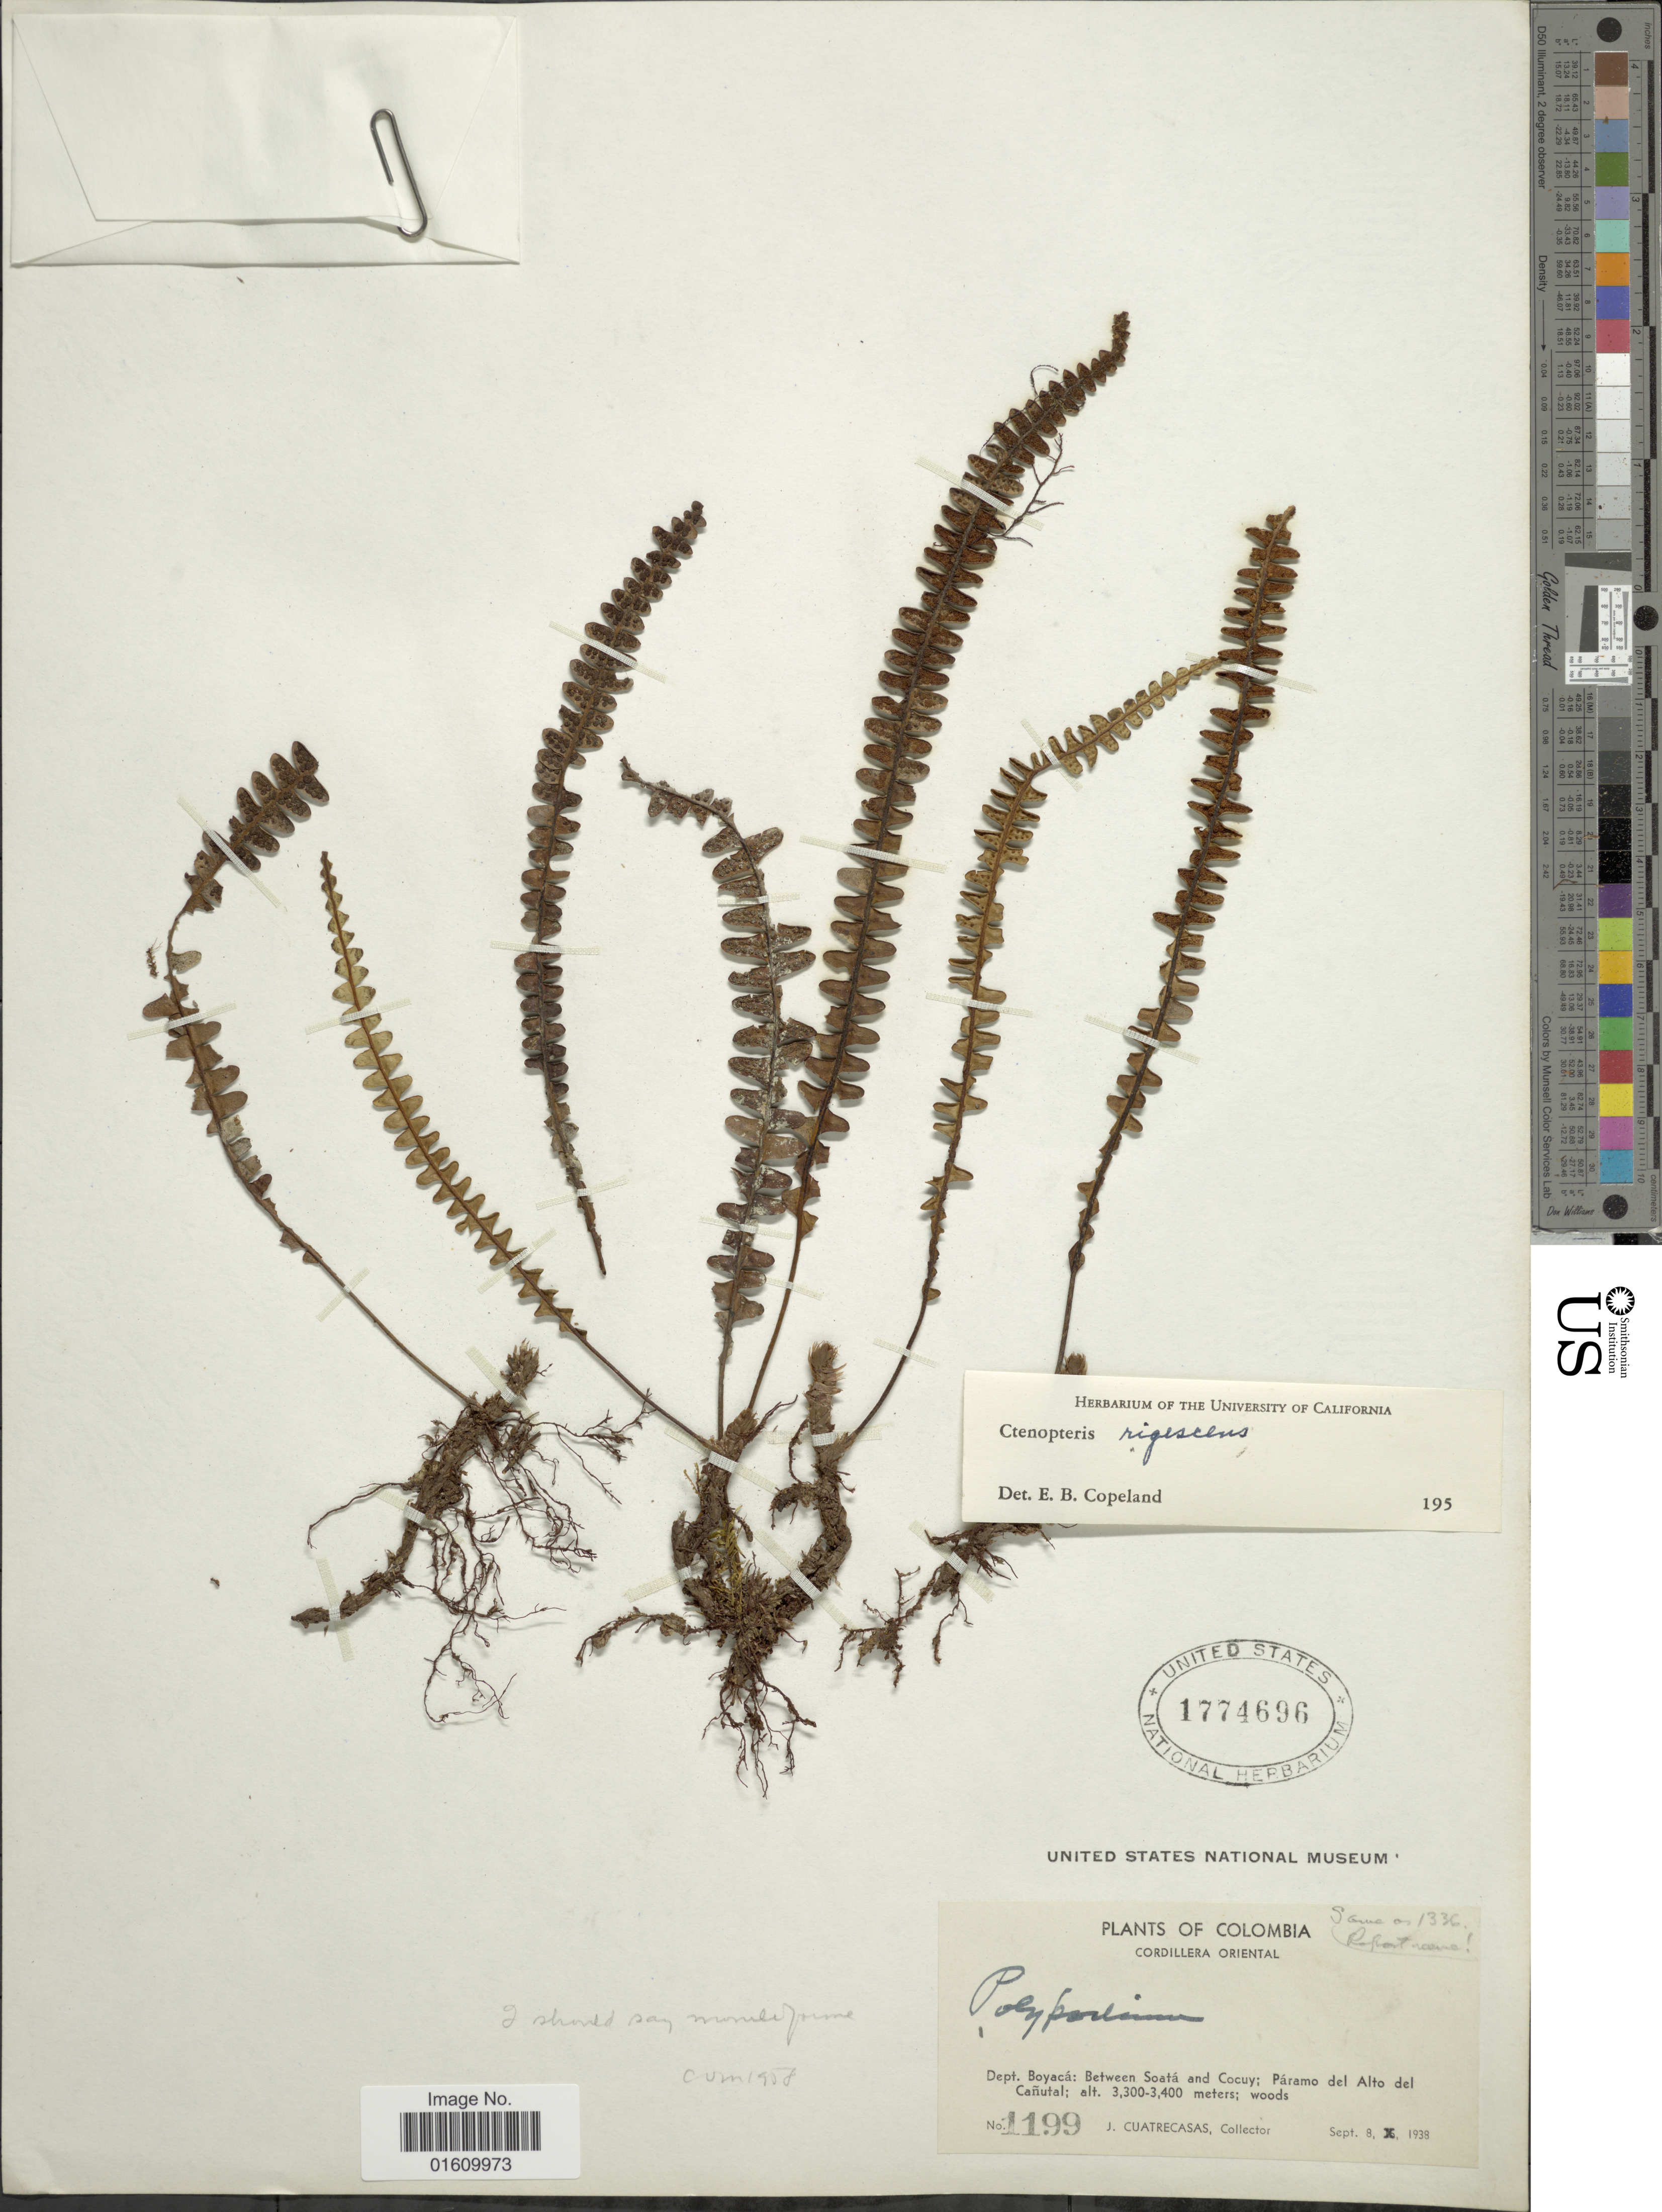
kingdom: Plantae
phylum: Tracheophyta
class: Polypodiopsida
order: Polypodiales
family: Polypodiaceae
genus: Melpomene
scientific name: Melpomene moniliformis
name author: (Lag. ex Sw.) A.R. Sm. & R.C. Moran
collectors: J. Cuatrecasas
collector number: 1199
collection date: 1938-09-08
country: Colombia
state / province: Boyacá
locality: Cordillera Orietal, Dept. Boyaca: Between Soata and Cocuy; Paramo del Alto del Canutal.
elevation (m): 3300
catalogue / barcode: US 1774696